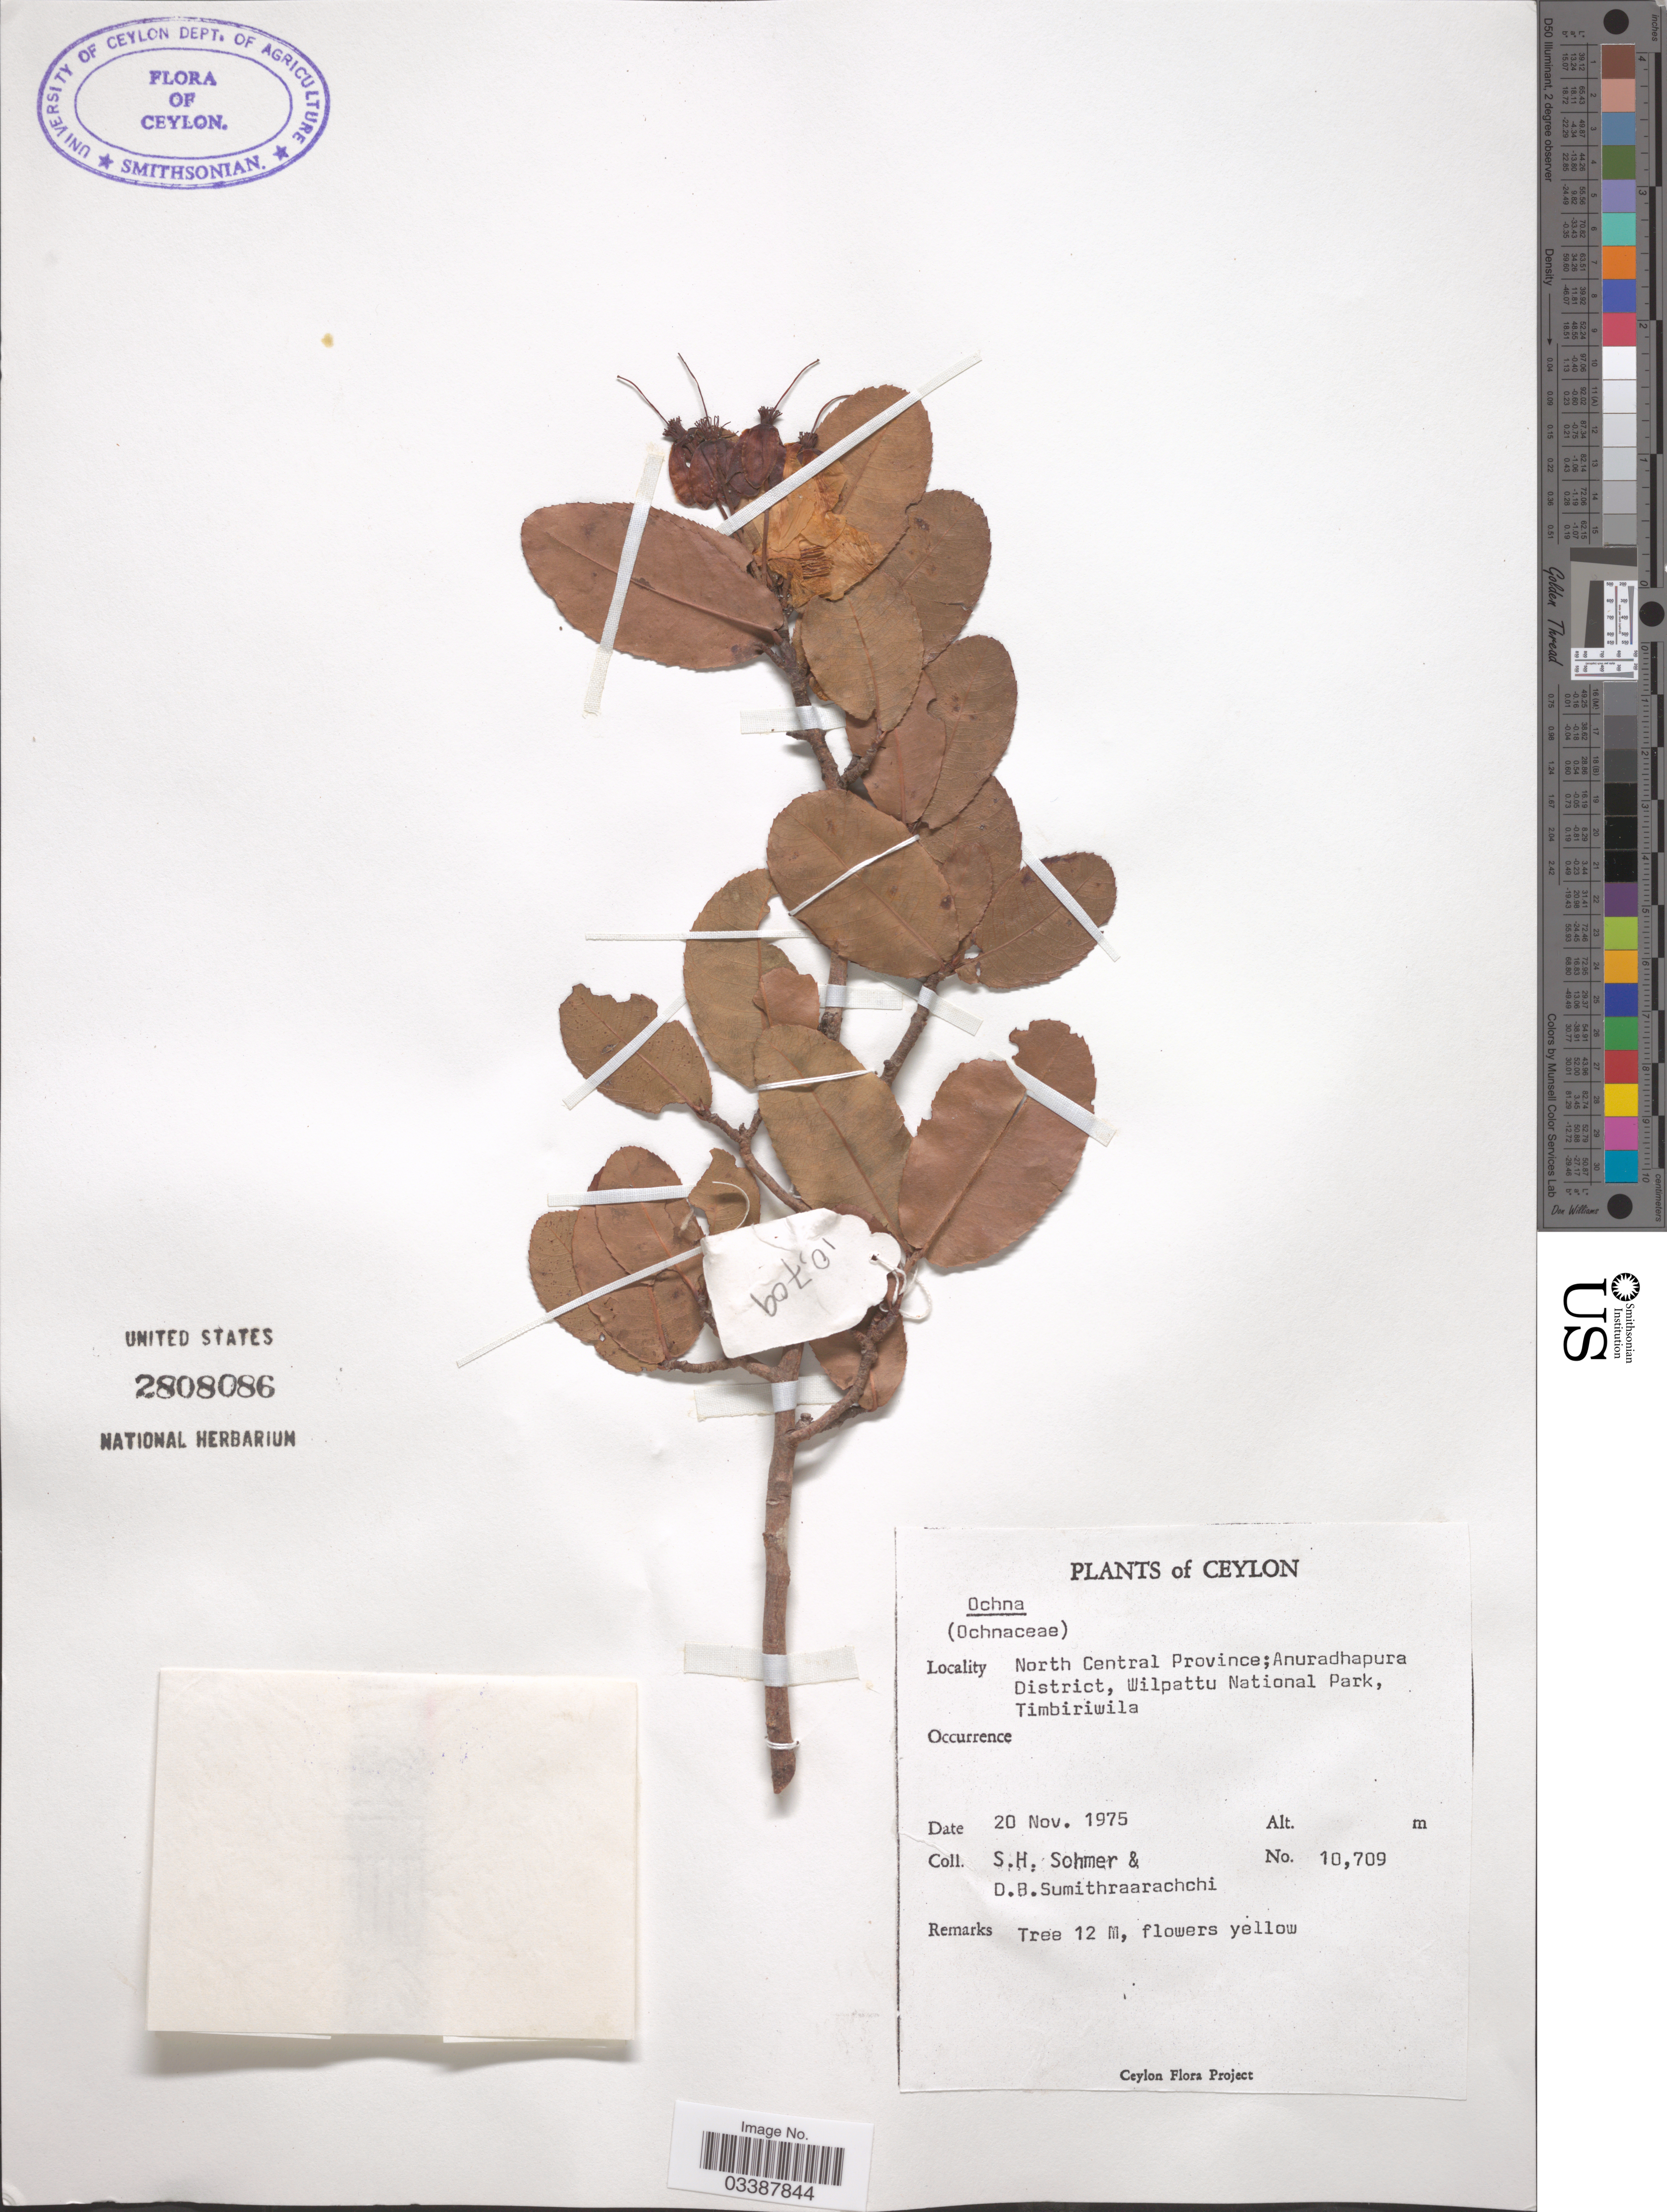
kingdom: Plantae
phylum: Tracheophyta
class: Magnoliopsida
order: Malpighiales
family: Ochnaceae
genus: Ochna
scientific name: Ochna sp.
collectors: S. H. Sohmer & D. B. Sumithraarachchi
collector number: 10709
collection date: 1975-11-20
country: Sri Lanka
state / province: North Central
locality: Ceylon. Anuradhapura District, Wilpattu National Park; Timbiriwila.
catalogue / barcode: US 2808086